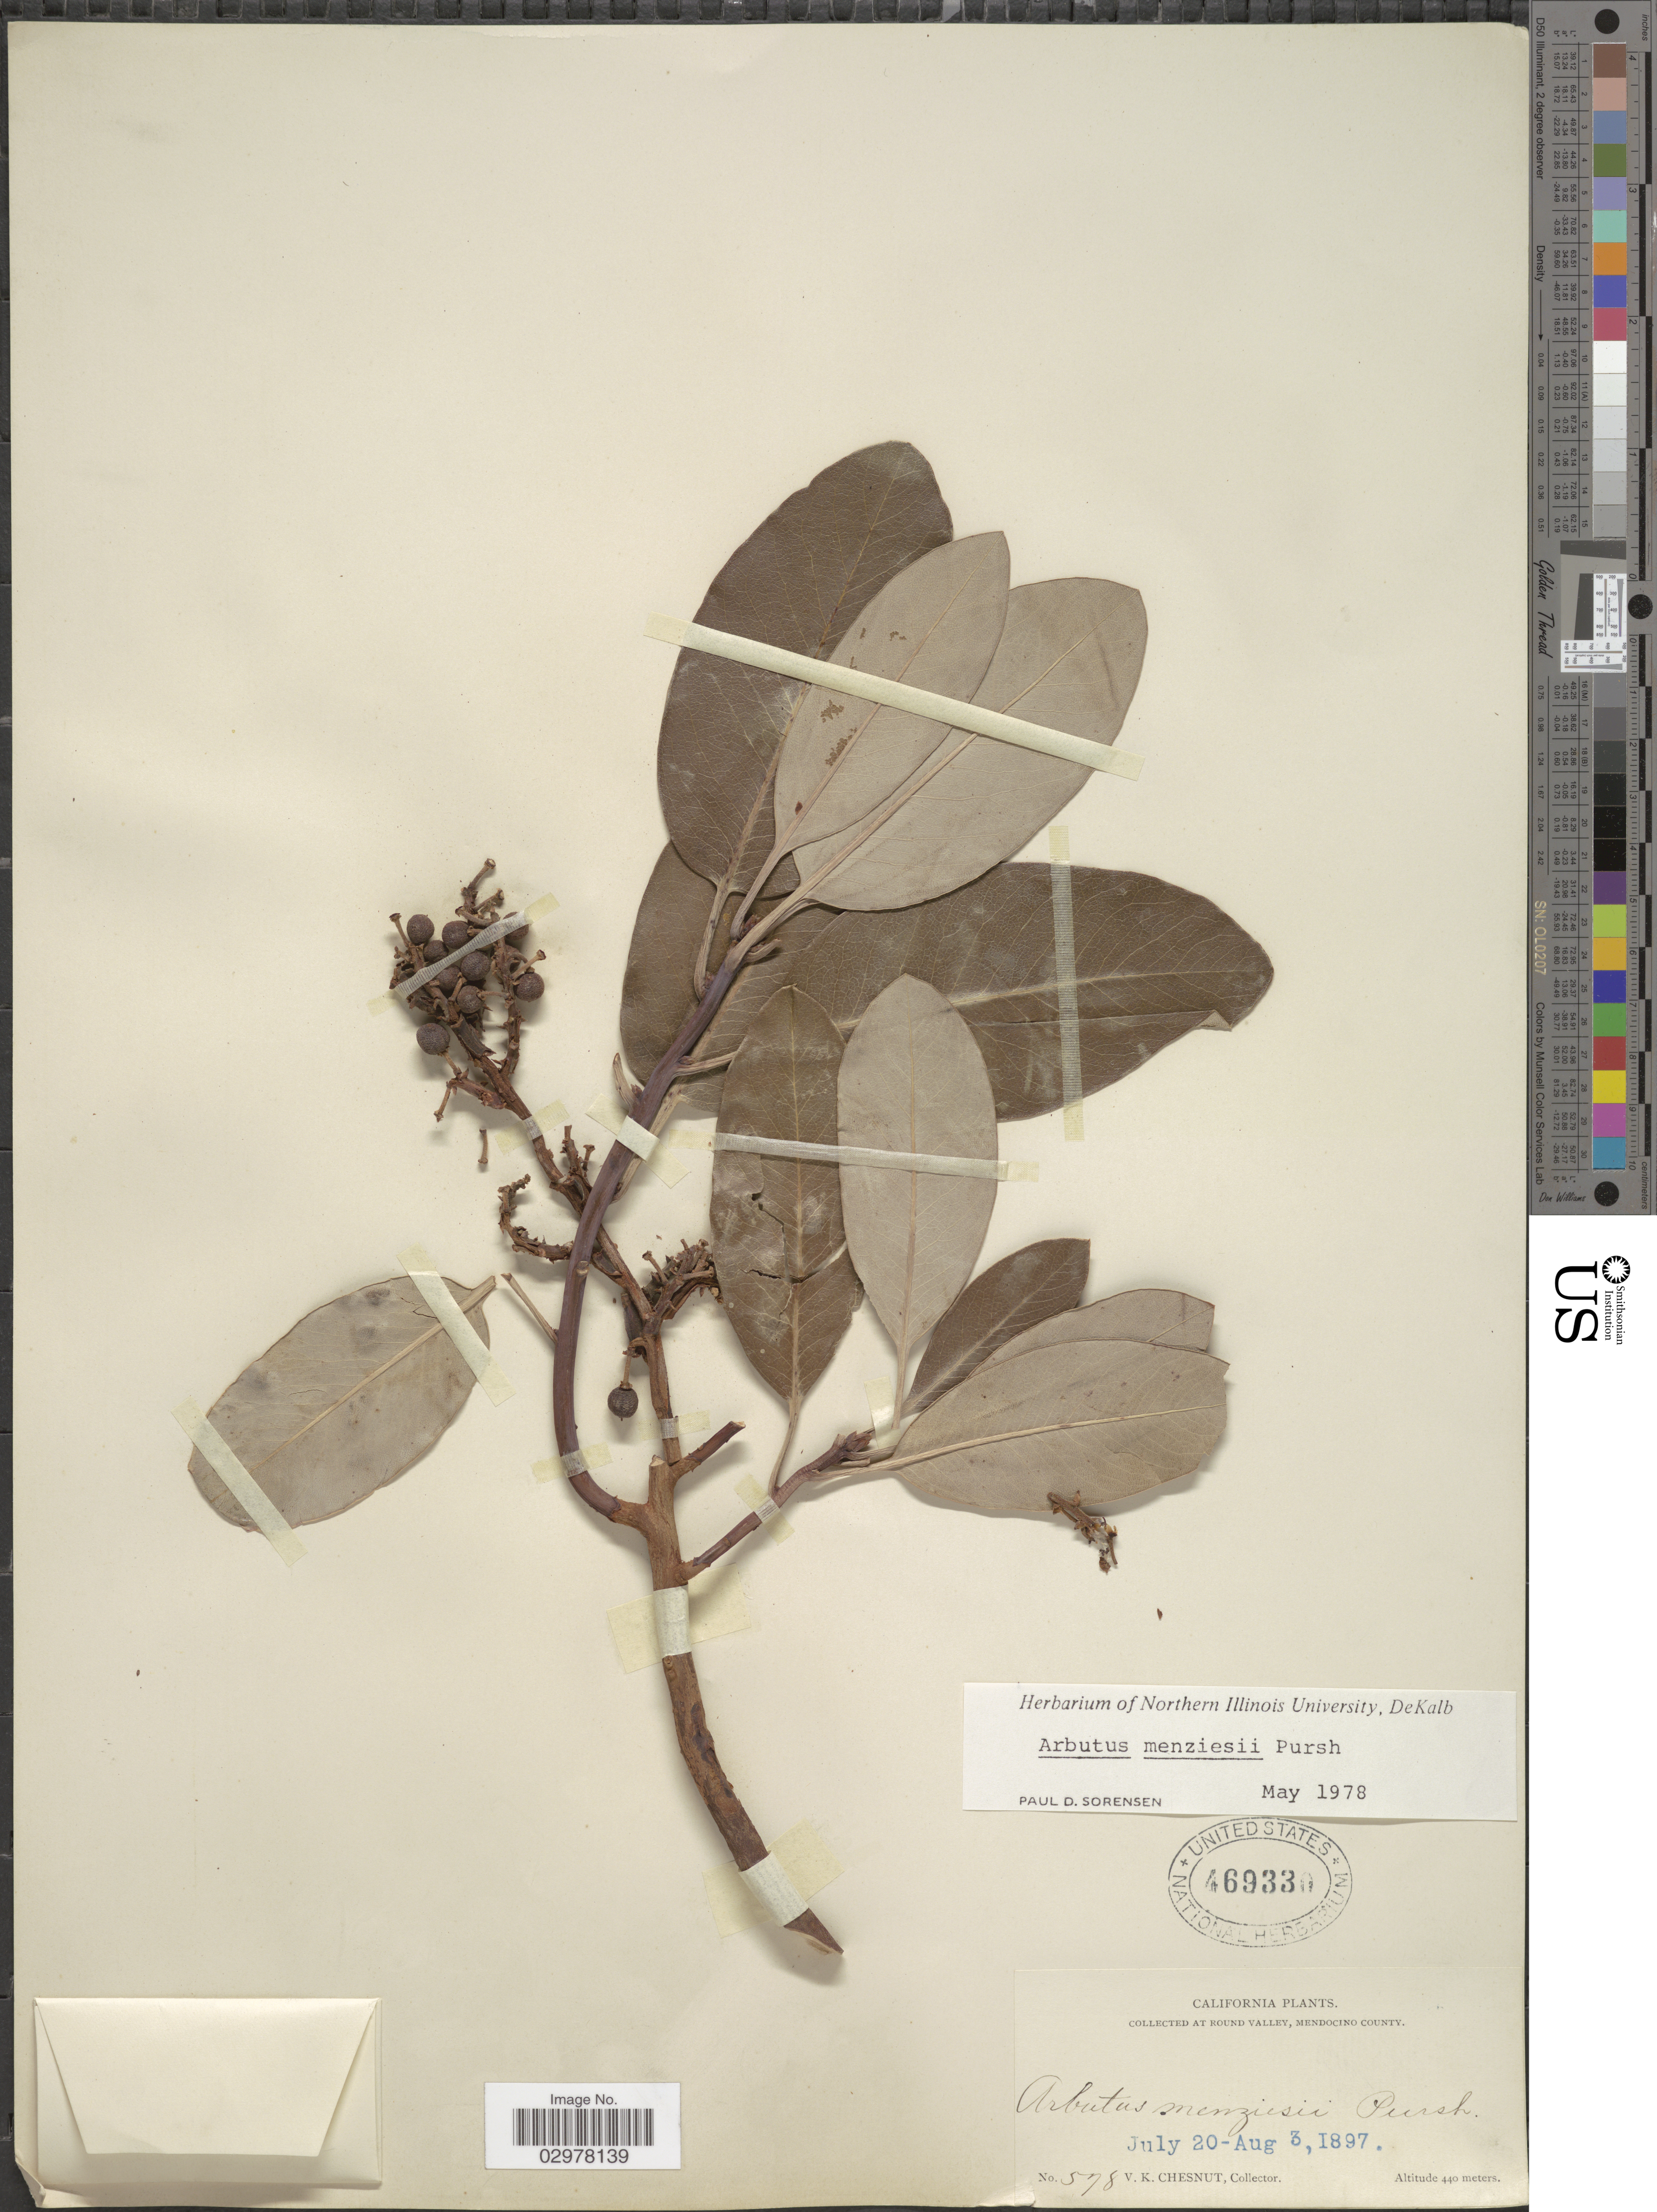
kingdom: Plantae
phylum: Tracheophyta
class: Magnoliopsida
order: Ericales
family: Ericaceae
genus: Arbutus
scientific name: Arbutus menziesii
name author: Pursh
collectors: V. Chesnut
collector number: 578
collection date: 1897-07-20/1897-08-03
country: United States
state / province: California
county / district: Mendocino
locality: Round Valley, Mendocino County.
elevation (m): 440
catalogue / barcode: US 469330